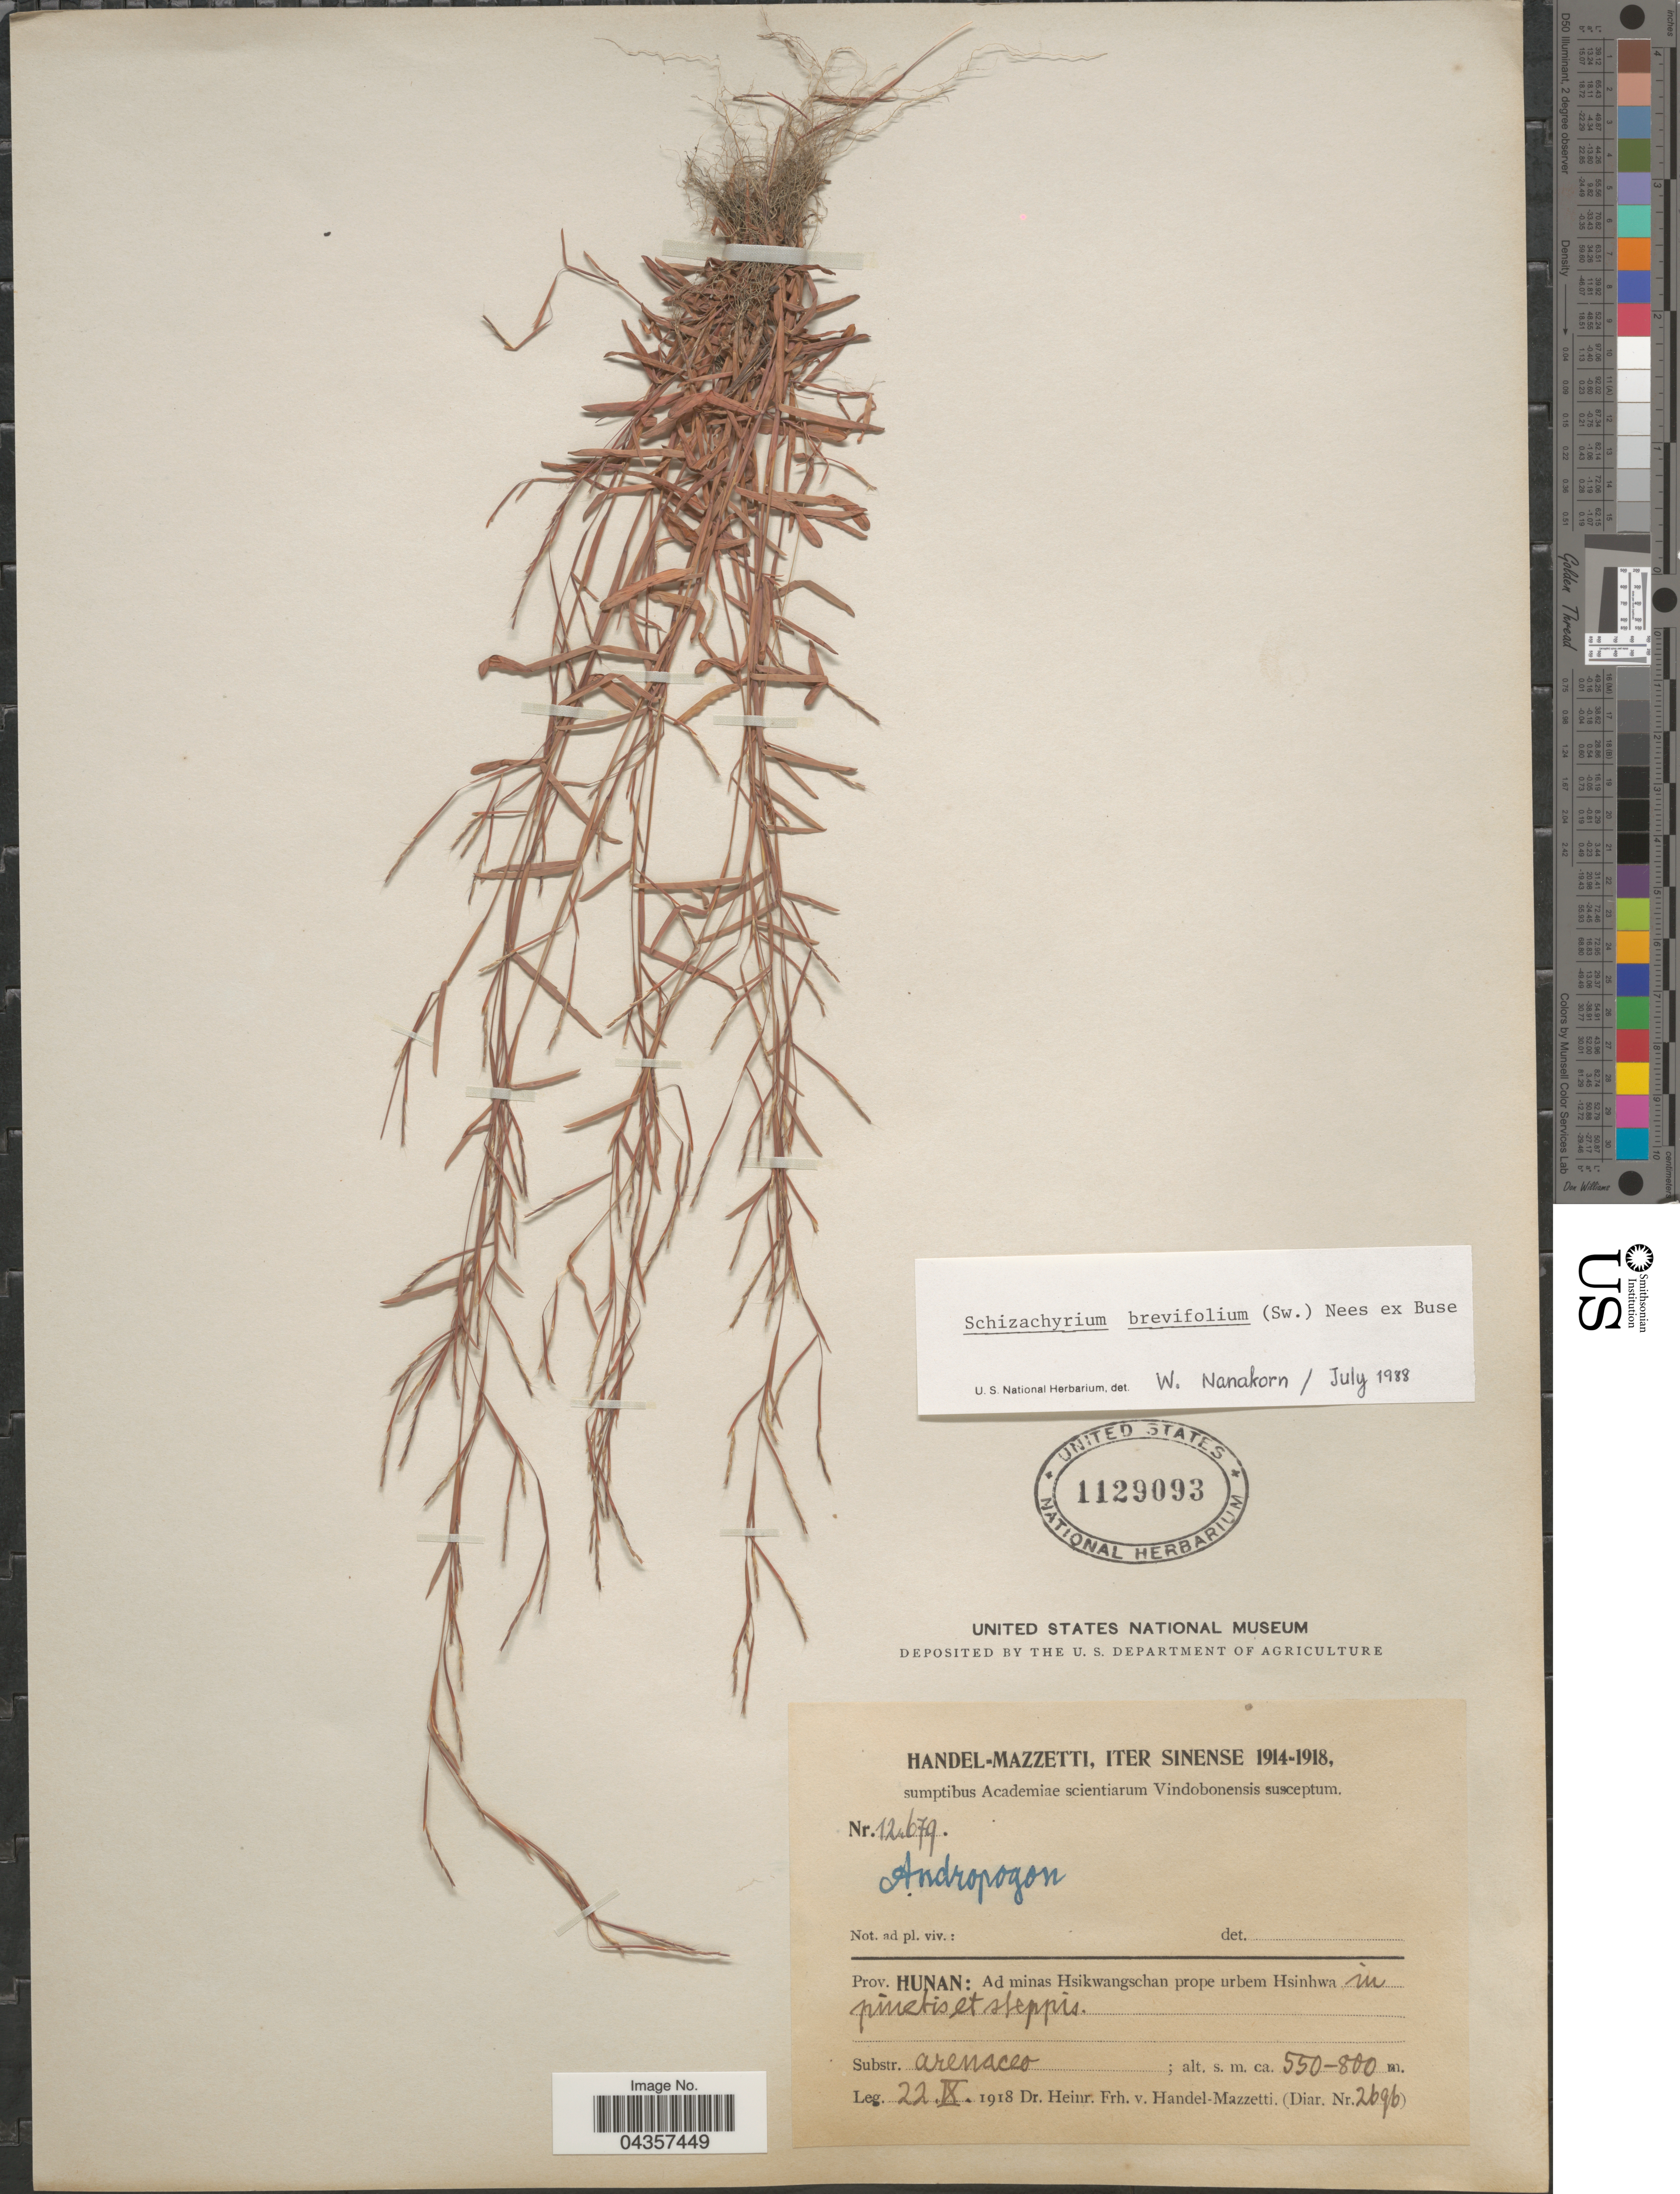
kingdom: Plantae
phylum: Tracheophyta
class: Liliopsida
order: Poales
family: Poaceae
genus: Schizachyrium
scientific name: Schizachyrium brevifolium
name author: (Sw.) Nees ex Büse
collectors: H. Handel-Mazzetti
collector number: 12679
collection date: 1918-09-22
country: China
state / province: Hunan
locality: Iter Sinense 1914-1918. Ad minas Hsikwangschan prope urbem Hsinhwa in pinetis et steppis.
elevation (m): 550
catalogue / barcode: US 1129093